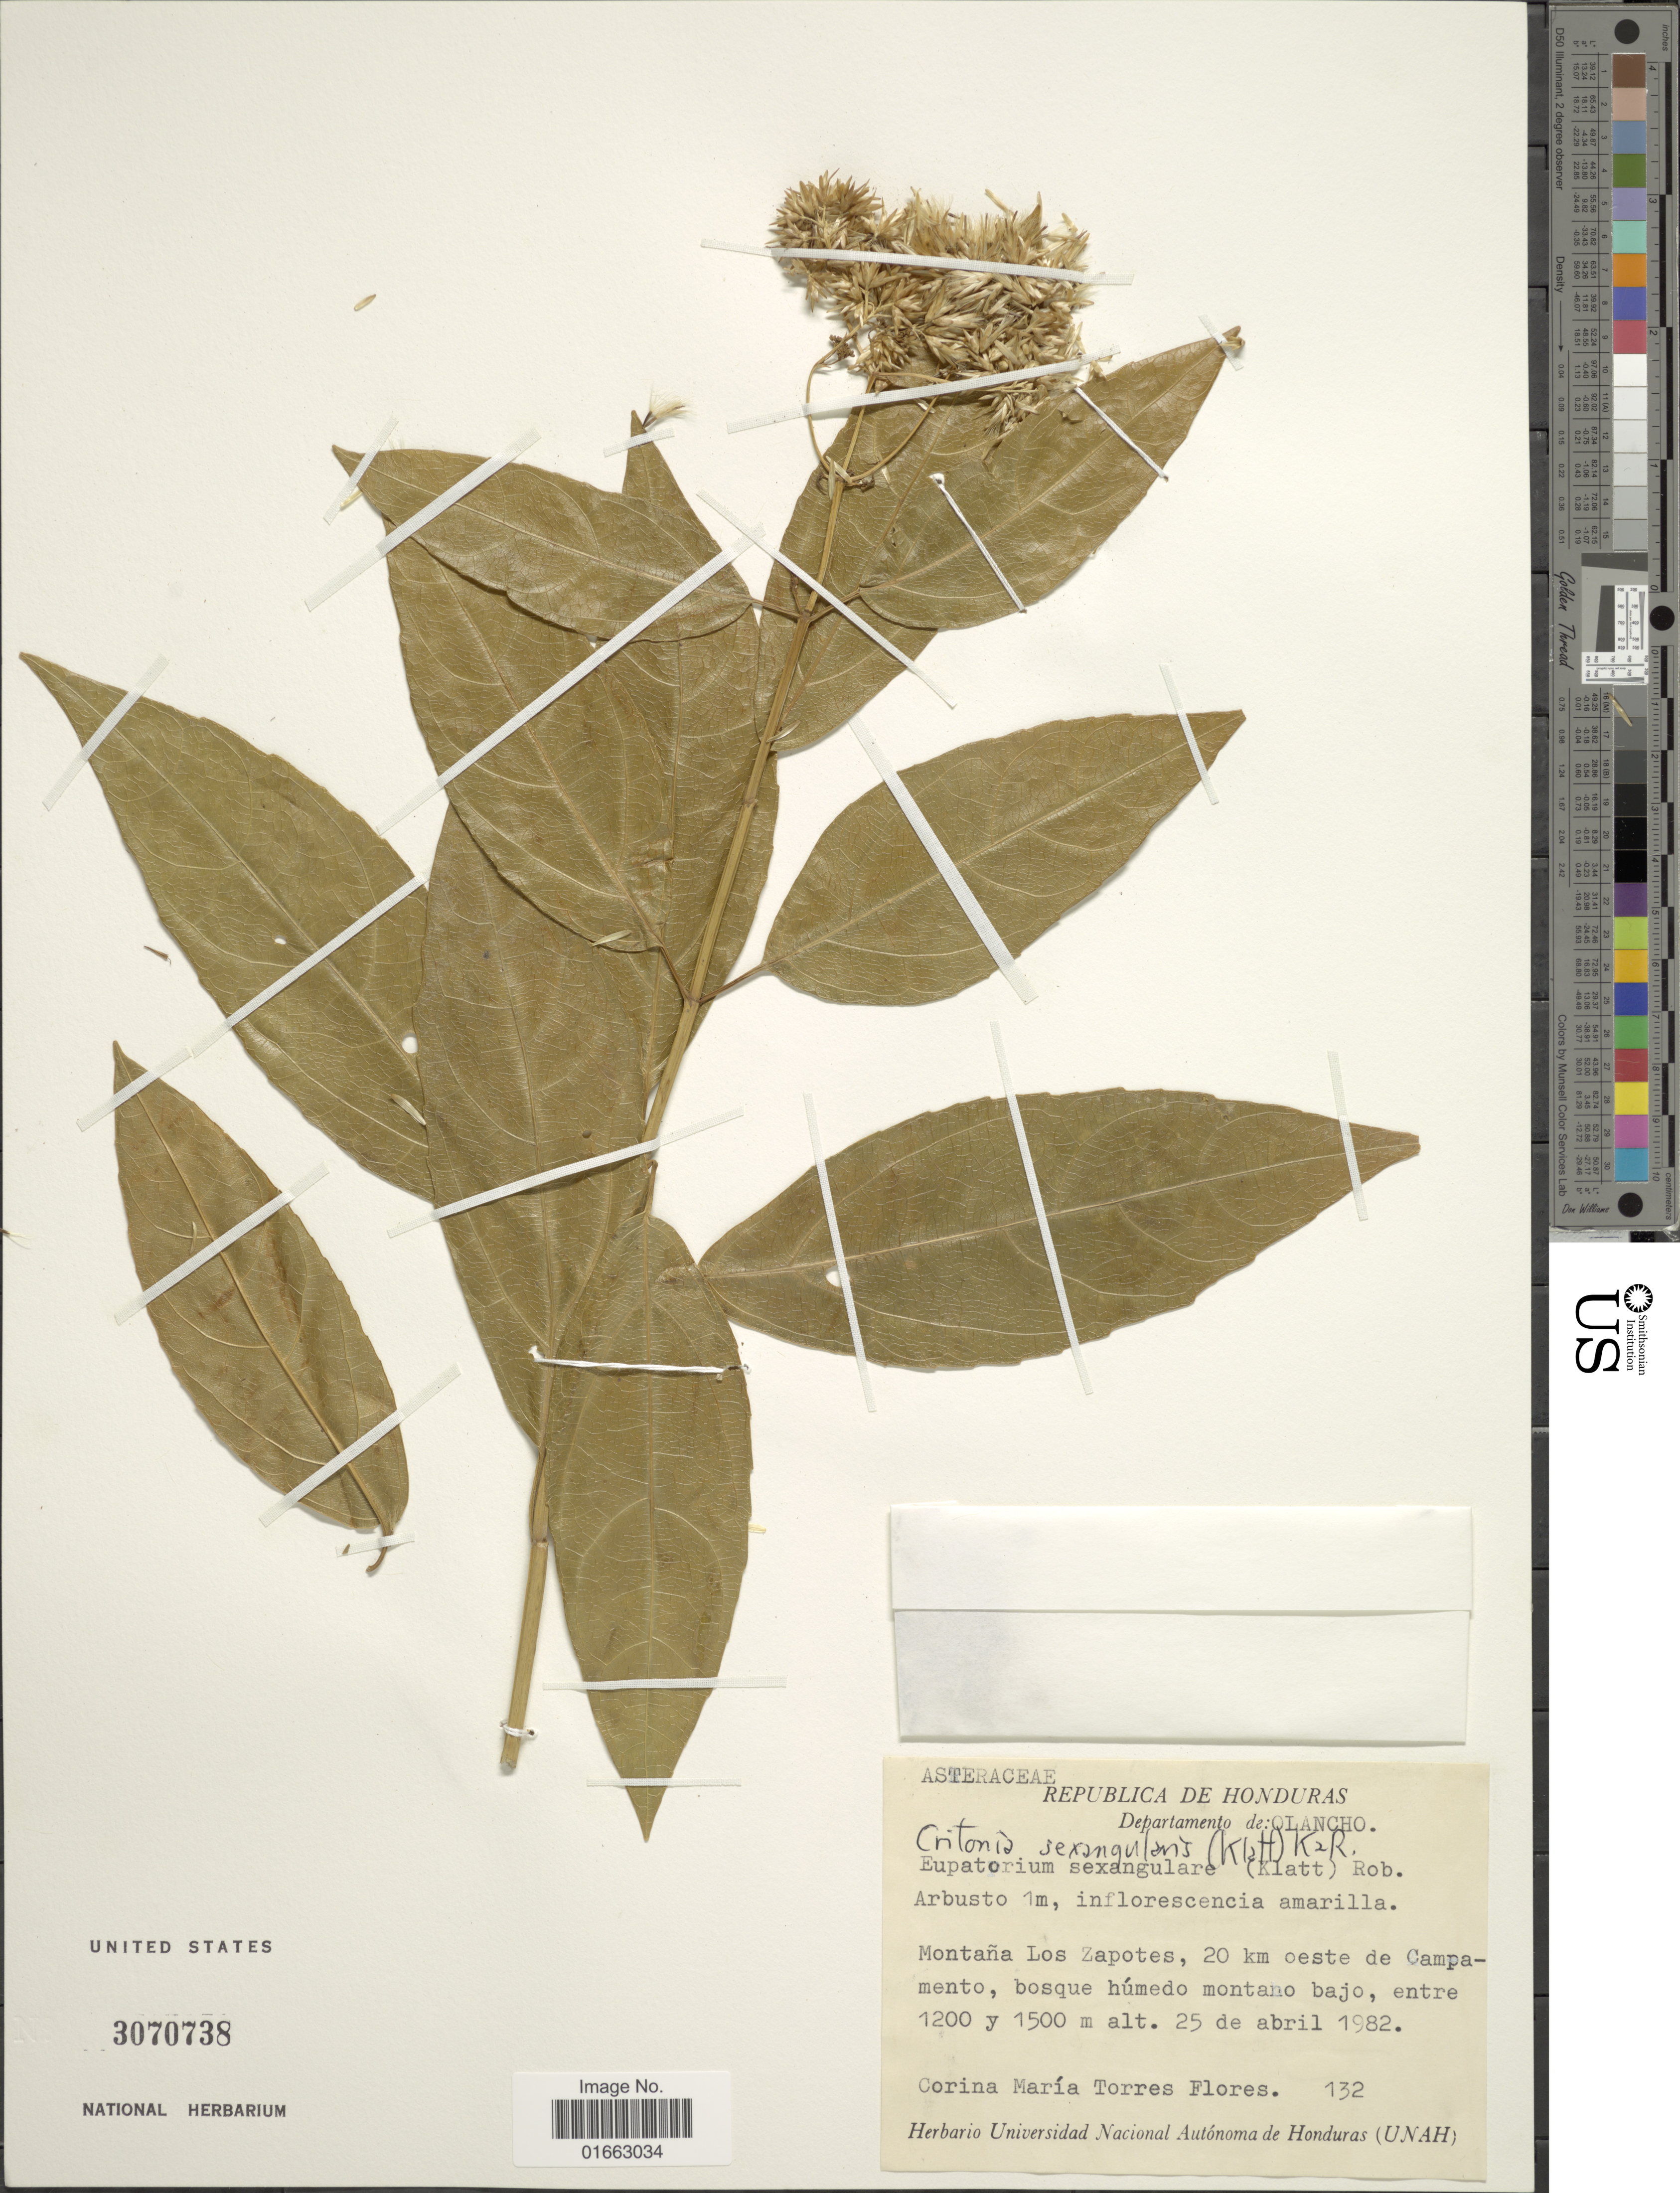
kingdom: Plantae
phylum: Tracheophyta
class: Magnoliopsida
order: Asterales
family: Asteraceae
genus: Critonia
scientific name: Critonia sexangularis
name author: (Klatt) R.M. King & H. Rob.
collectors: C. Flores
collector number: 132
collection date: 1982-04-25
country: Honduras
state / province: Olancho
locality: Montaña Los Zapotes, 20 km oeste de Campamento, bosque húmedo montano bajo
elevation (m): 1200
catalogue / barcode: US 3070738